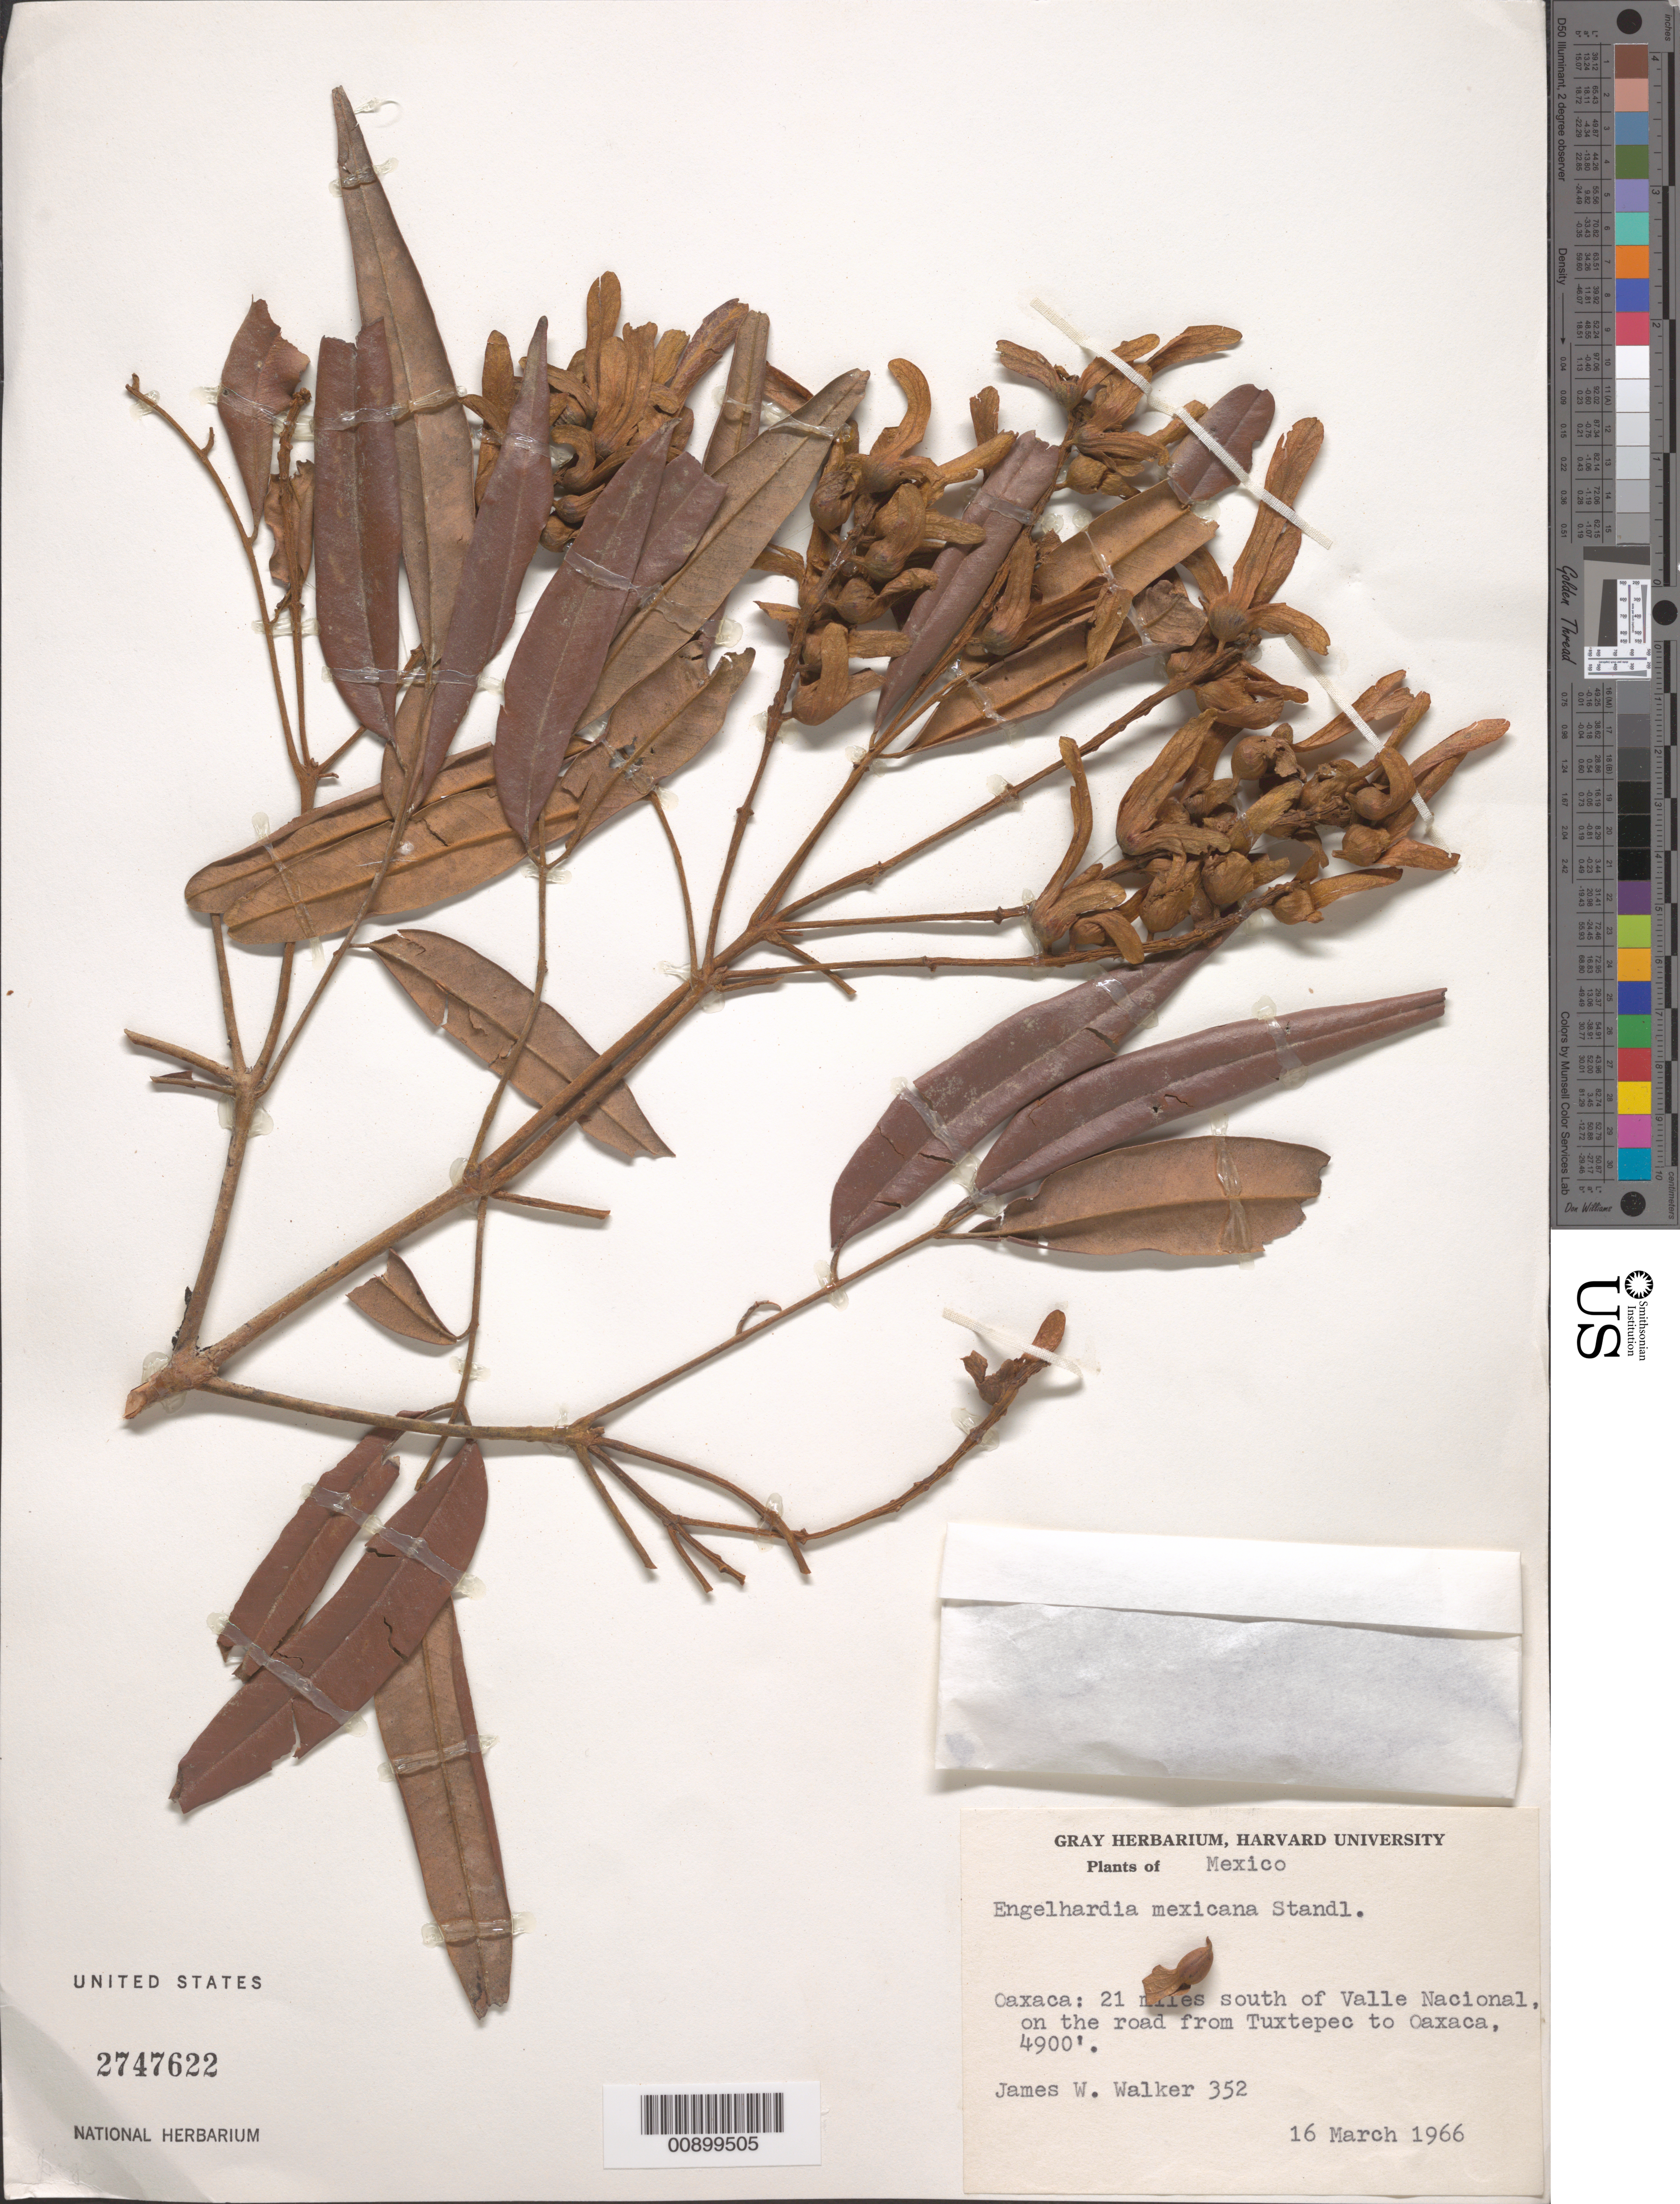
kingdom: Plantae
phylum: Tracheophyta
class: Magnoliopsida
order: Fagales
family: Juglandaceae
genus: Oreomunnea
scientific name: Oreomunnea mexicana subsp. mexicana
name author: (Standl.) J.-F. Leroy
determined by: Strong, Mark T., (BOT), Smithsonian Institution - National Museum of Natural History (UNITED STATES)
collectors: J. W. Walker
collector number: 352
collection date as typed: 16 Mar 1966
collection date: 1966-03-16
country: Mexico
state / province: Oaxaca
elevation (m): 1494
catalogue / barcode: US 2747622